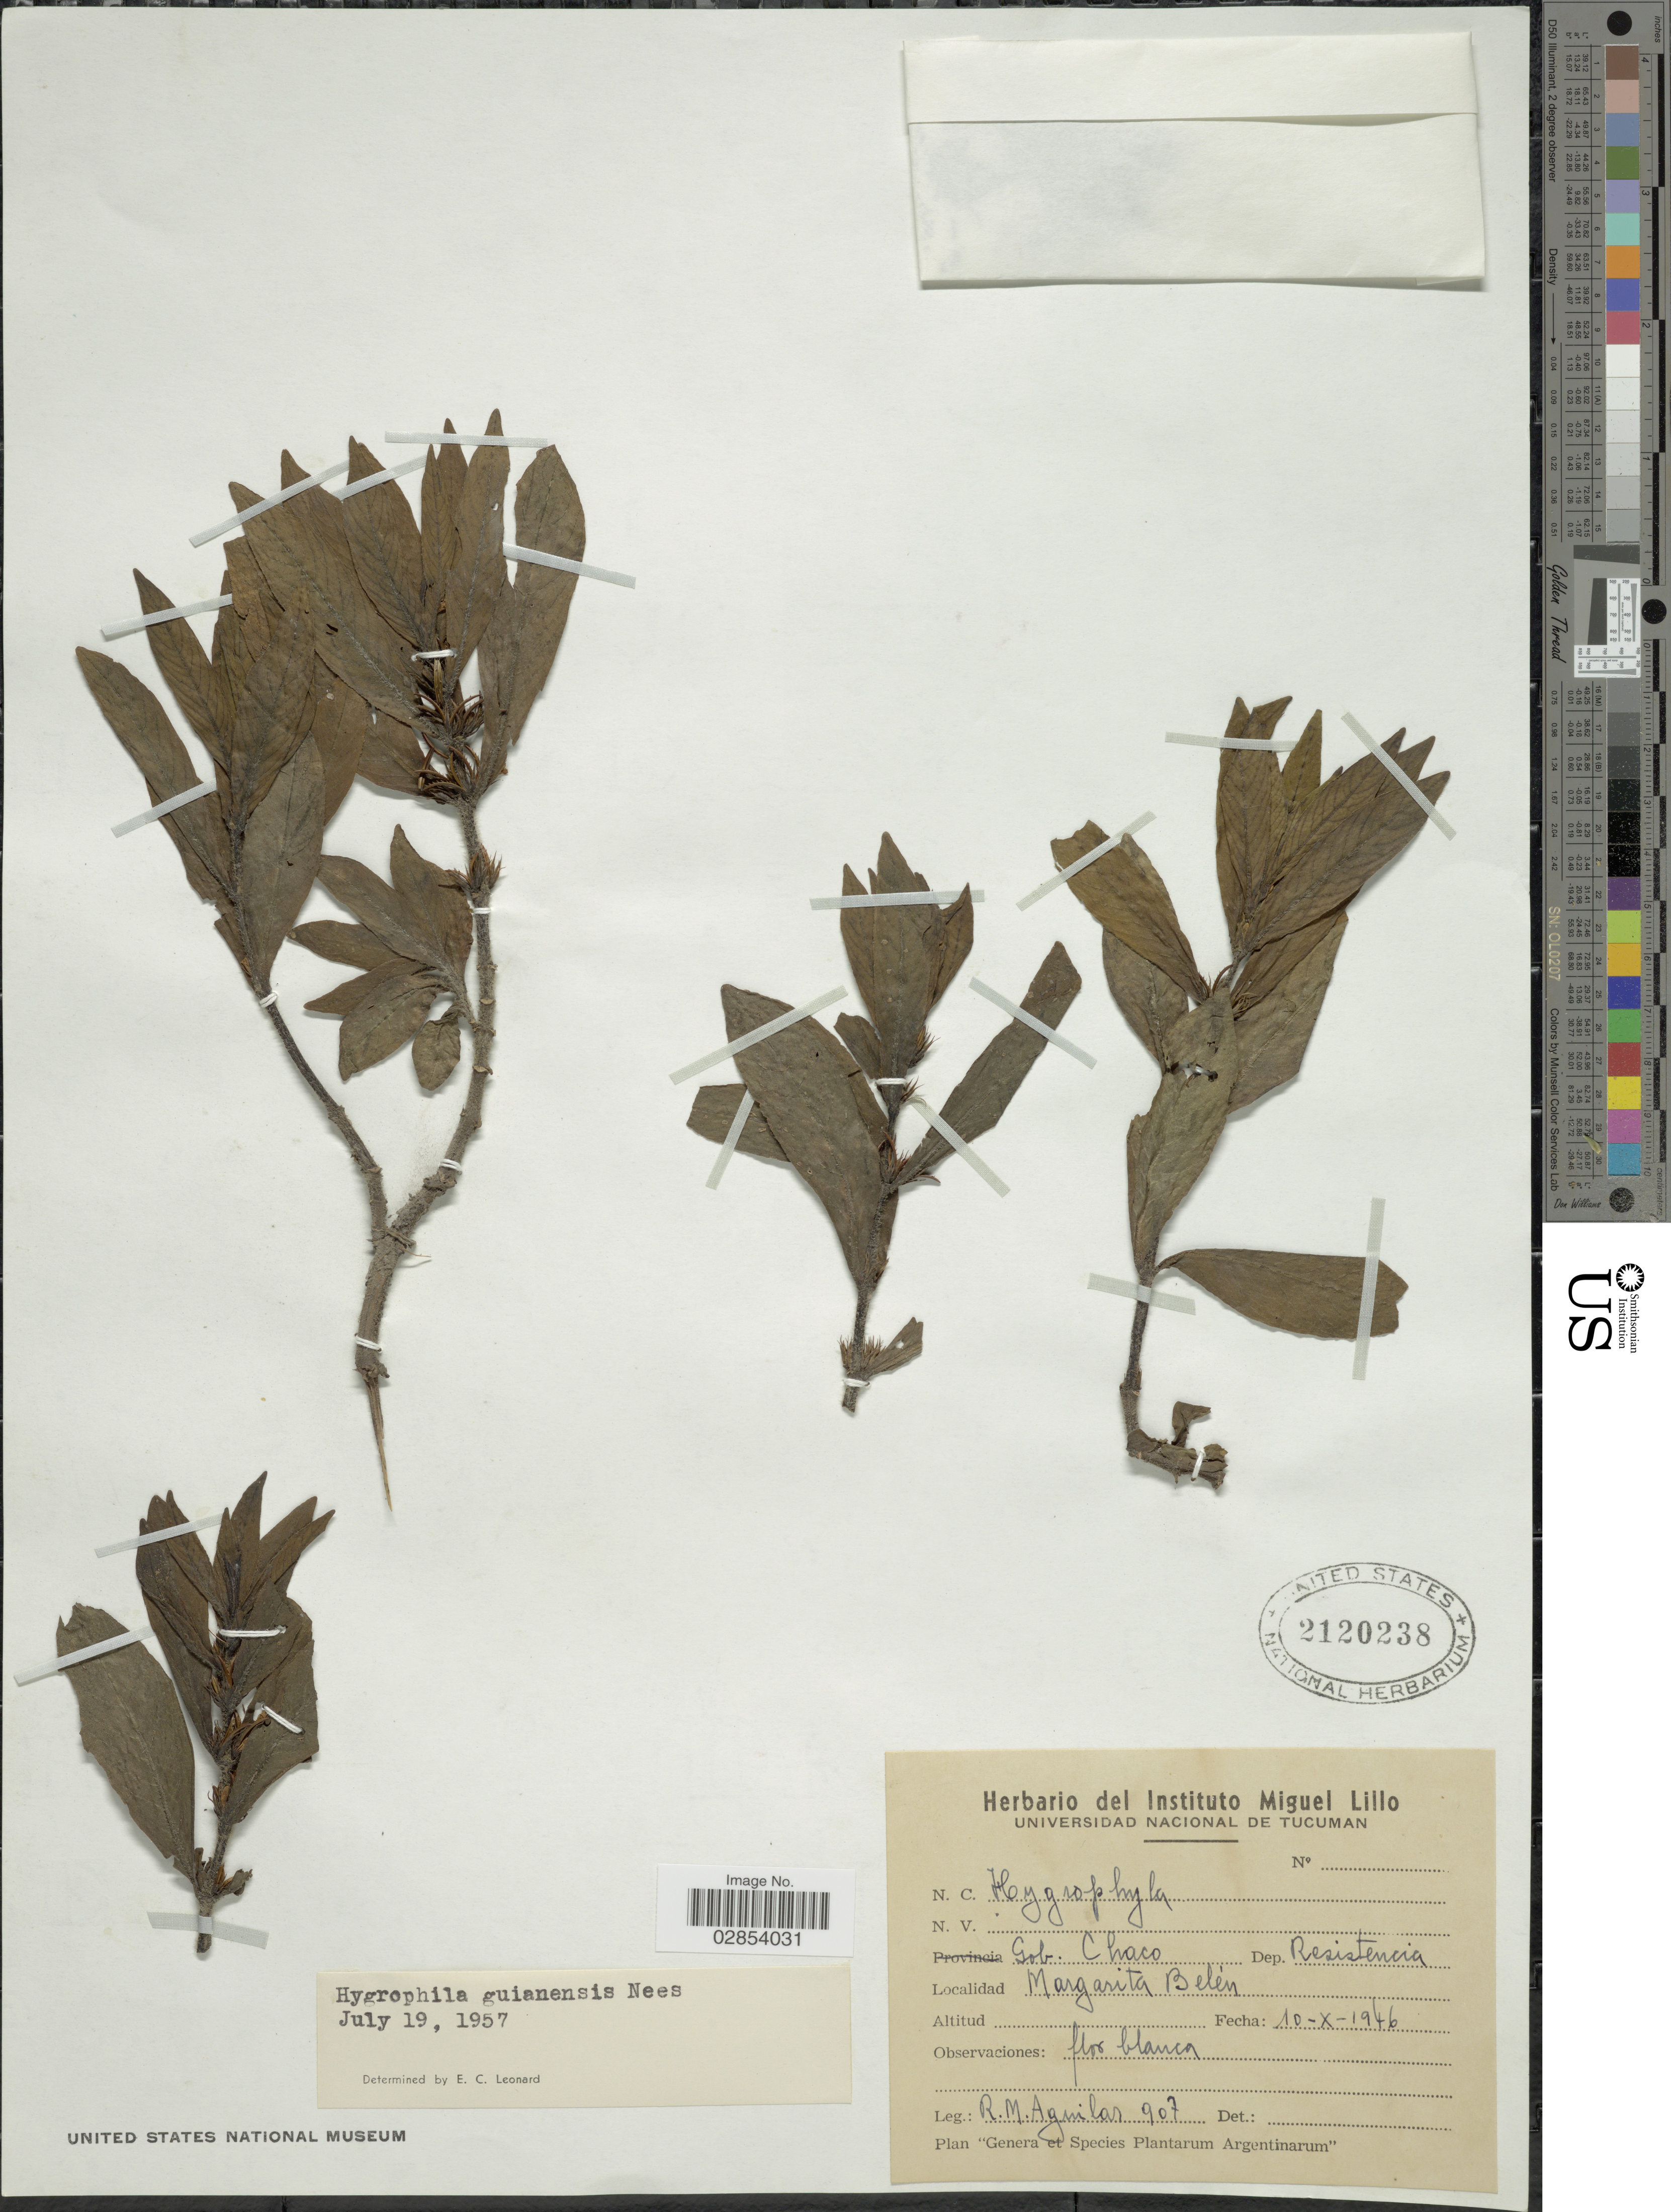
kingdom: Plantae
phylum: Tracheophyta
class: Magnoliopsida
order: Lamiales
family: Acanthaceae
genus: Hygrophila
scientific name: Hygrophila costata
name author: Nees & T. Nees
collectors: R. Aguilar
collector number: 907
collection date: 1946-10-10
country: Argentina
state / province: Chaco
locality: Gob. Chaco, Dep. Resistencia, Margarita Belén.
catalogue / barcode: US 2120238